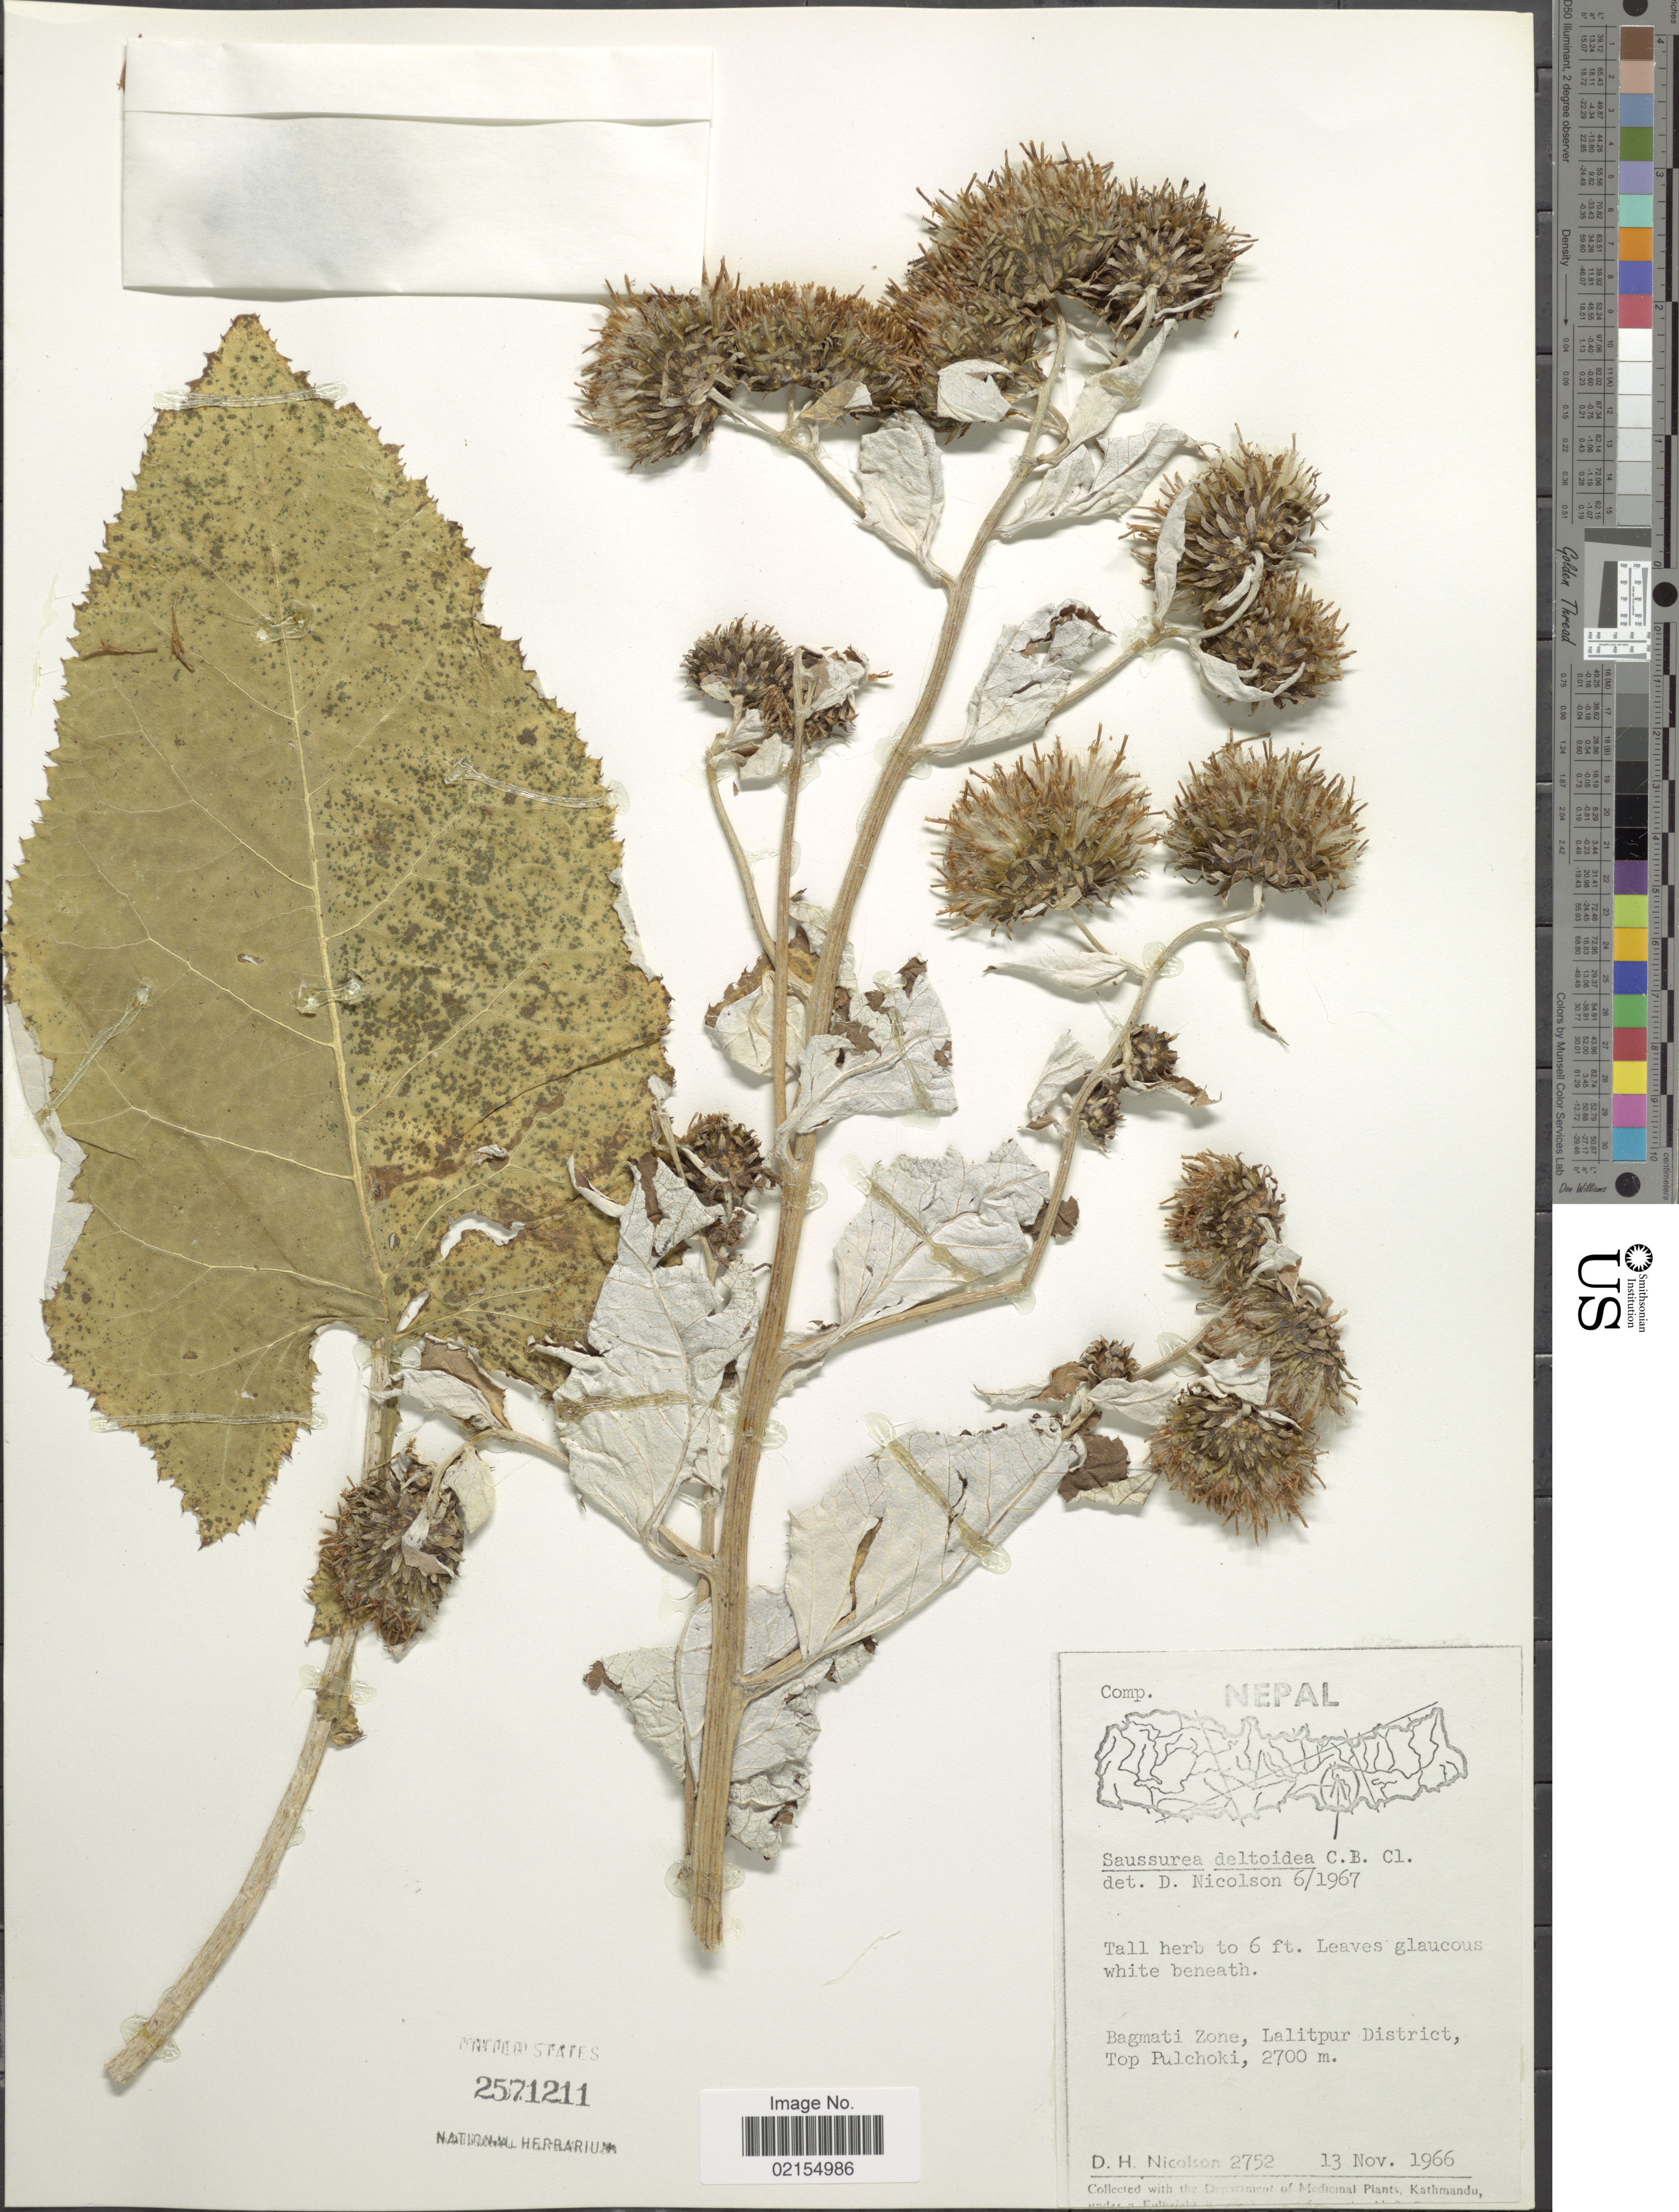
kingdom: Plantae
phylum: Tracheophyta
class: Magnoliopsida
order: Asterales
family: Asteraceae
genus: Himalaiella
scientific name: Himalaiella deltoidea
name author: (DC.) Raab-Straube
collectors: D. H. Nicolson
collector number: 2752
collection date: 1966-11-13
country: Nepal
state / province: Bagmati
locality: Nepal, Bagmati Zone, Lalitpur District, Top Pulchoki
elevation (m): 2700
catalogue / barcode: US 2571211